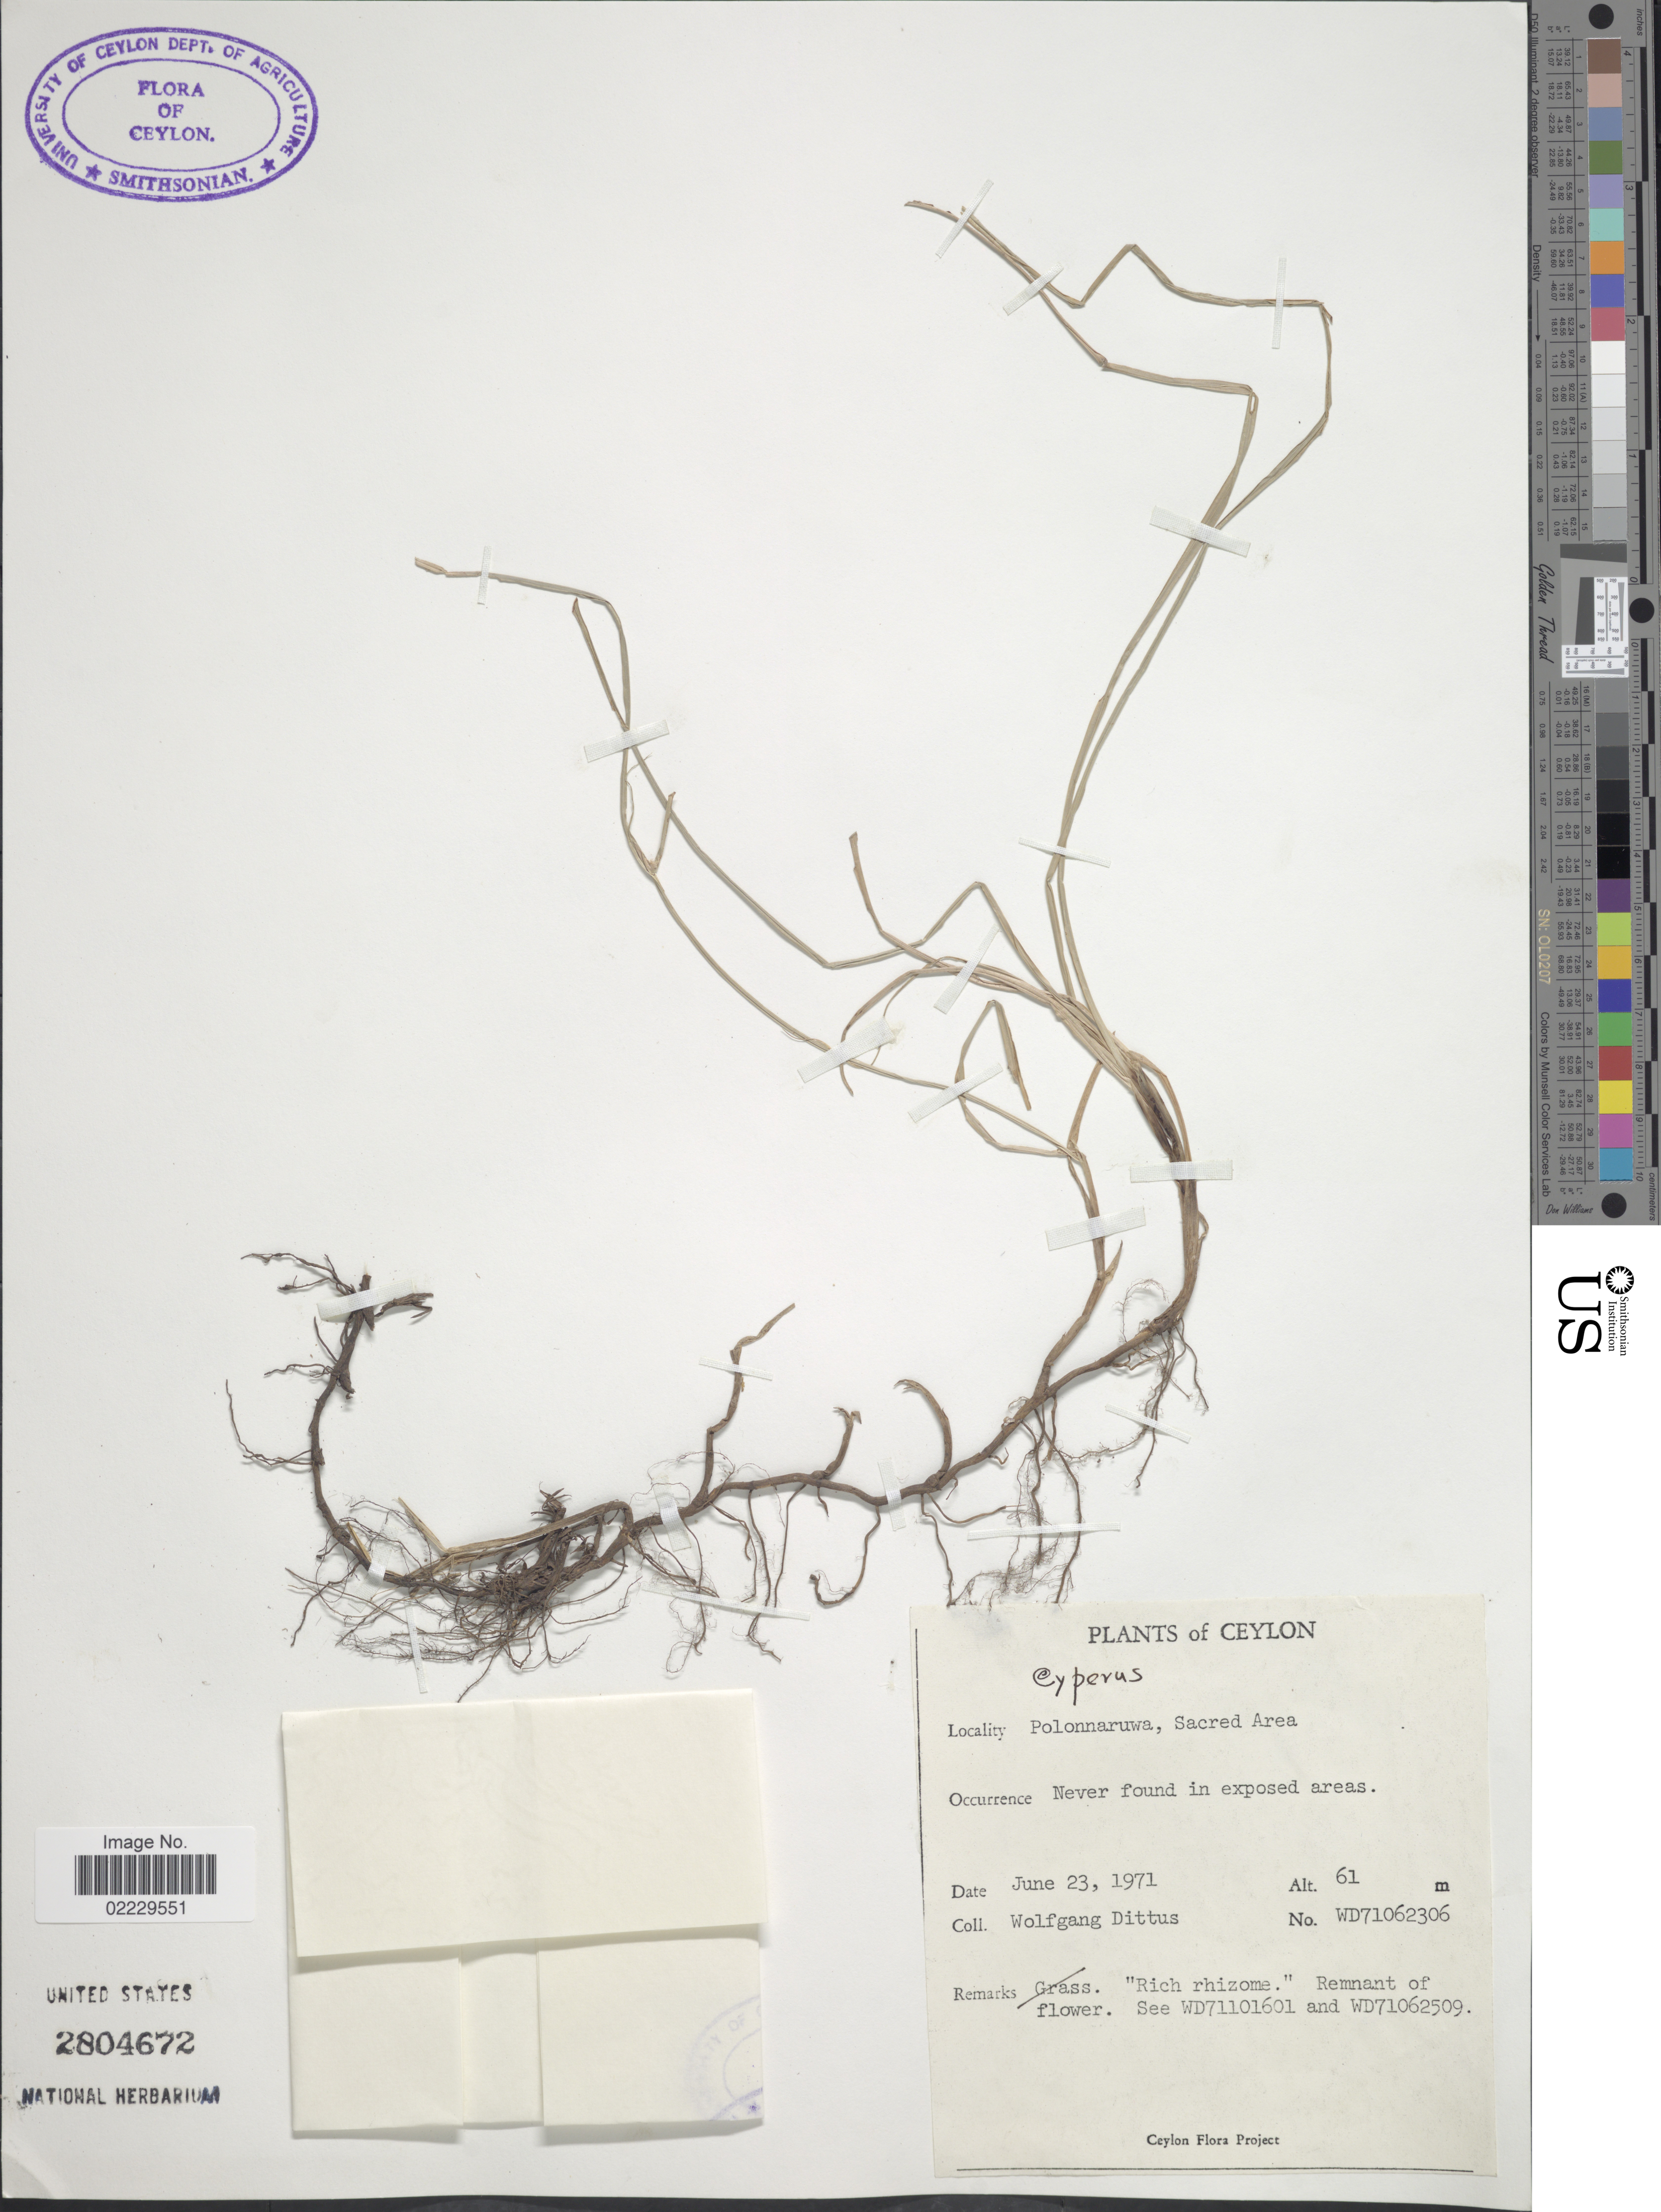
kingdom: Plantae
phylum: Tracheophyta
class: Liliopsida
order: Poales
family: Cyperaceae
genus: Cyperus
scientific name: Cyperus sp.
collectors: W. Dittus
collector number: WD71062306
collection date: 1971-06-23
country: Sri Lanka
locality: Ceylon, Polonnaruwa, Sacred area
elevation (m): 61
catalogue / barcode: US 2804672